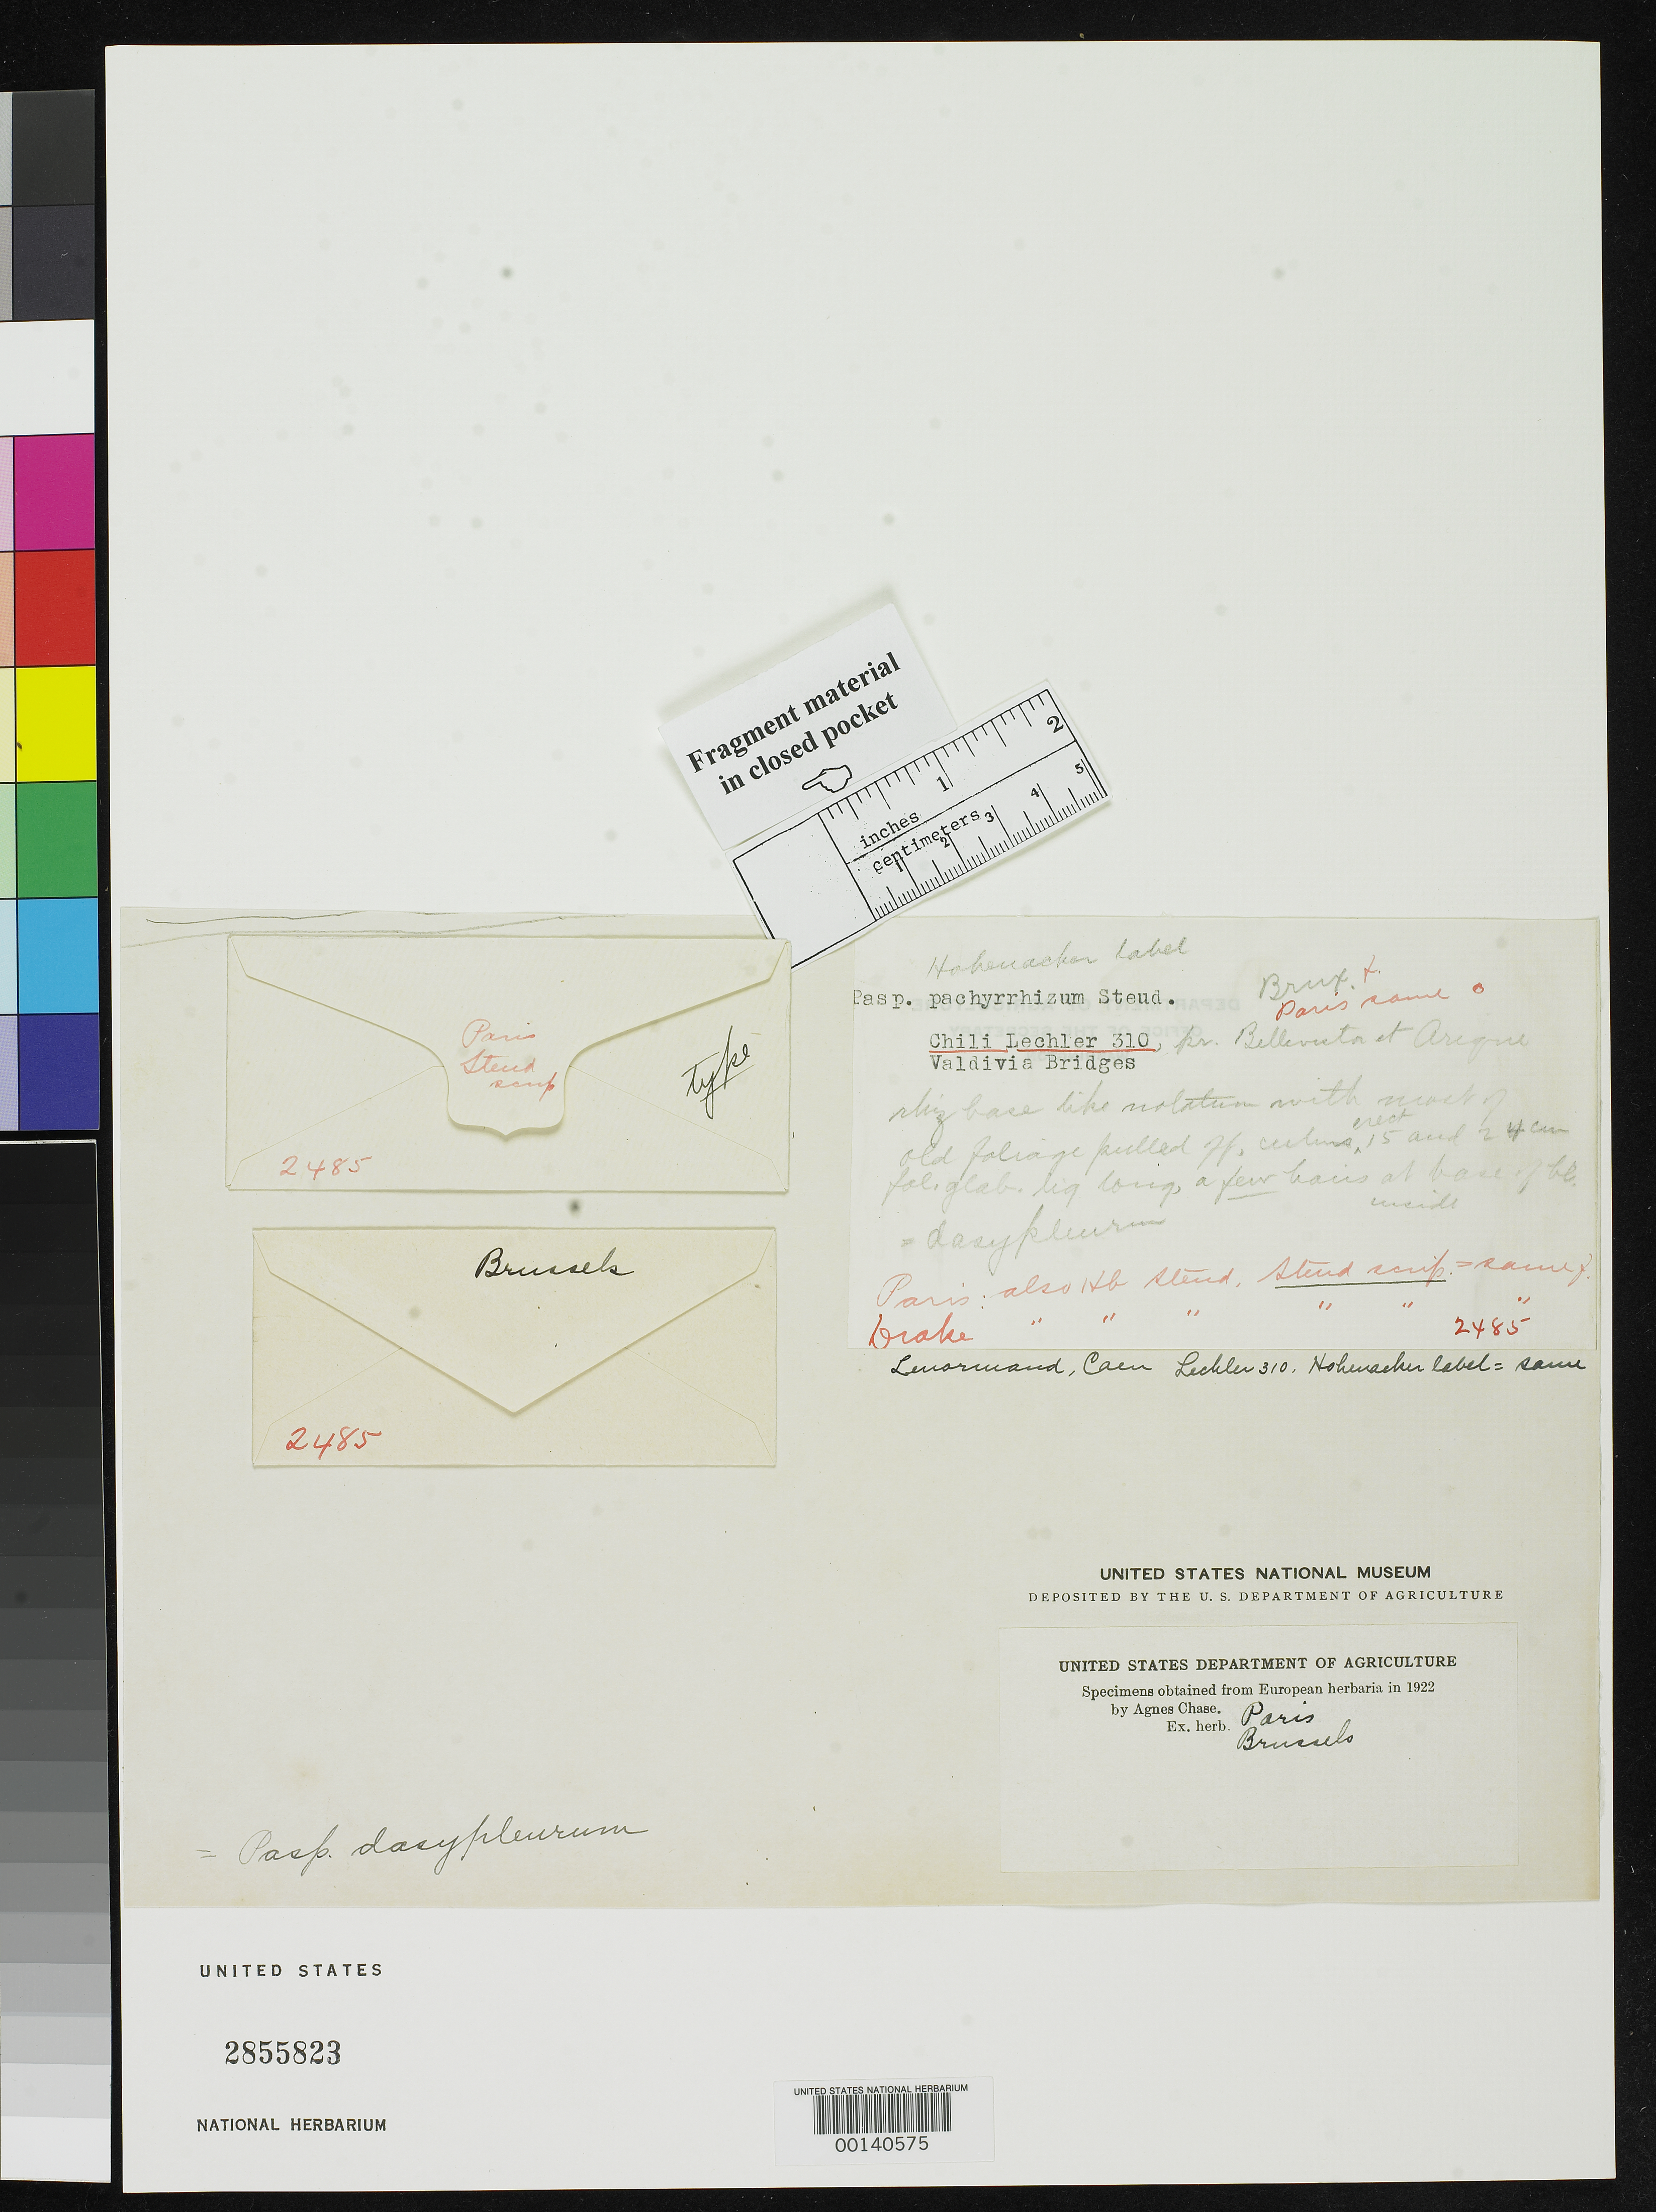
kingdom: Plantae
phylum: Tracheophyta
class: Liliopsida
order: Poales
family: Poaceae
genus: Paspalum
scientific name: Paspalum pachyuhizum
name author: Steud.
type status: Type Fragment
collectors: W. Lechler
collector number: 310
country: Chile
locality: Arigue, Bellavista.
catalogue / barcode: US 2855823